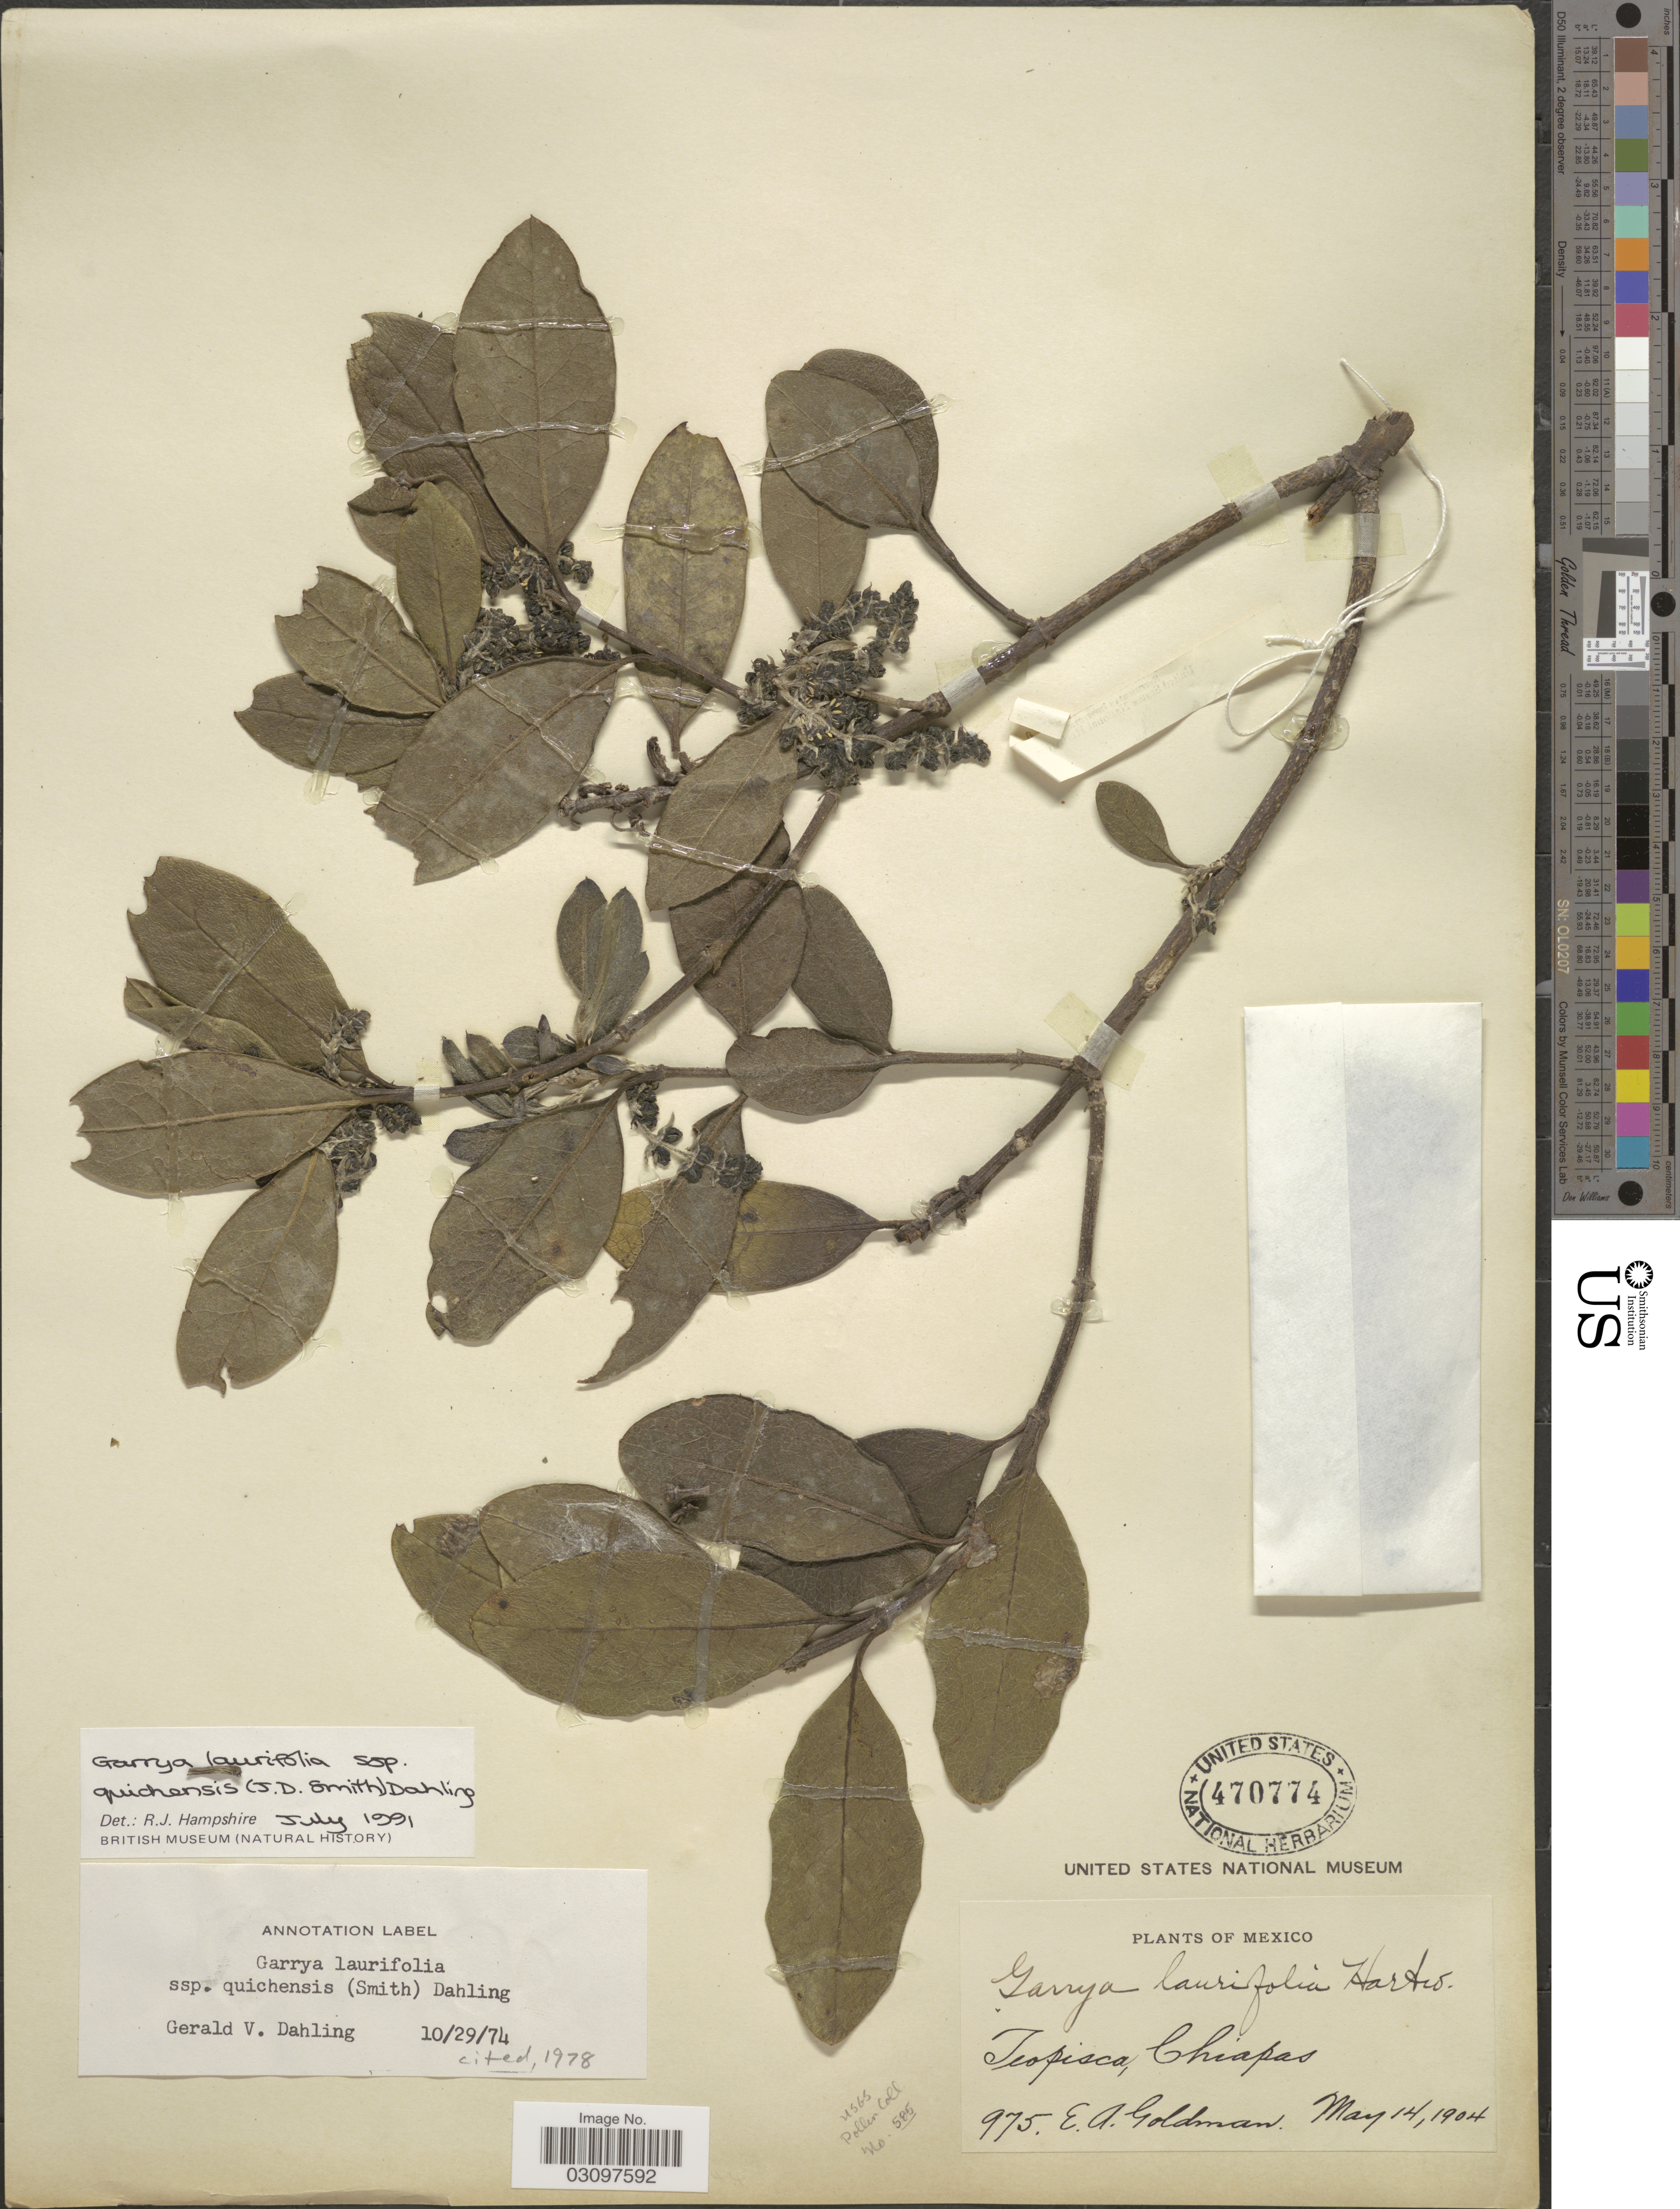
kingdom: Plantae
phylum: Tracheophyta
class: Magnoliopsida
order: Garryales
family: Garryaceae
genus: Garrya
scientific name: Garrya laurifolia subsp. quichensis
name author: (Donn. Sm.) Dahling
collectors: E. A. Goldman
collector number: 975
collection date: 1904-05-14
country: Mexico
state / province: Chiapas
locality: Teopisca.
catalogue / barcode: US 470774